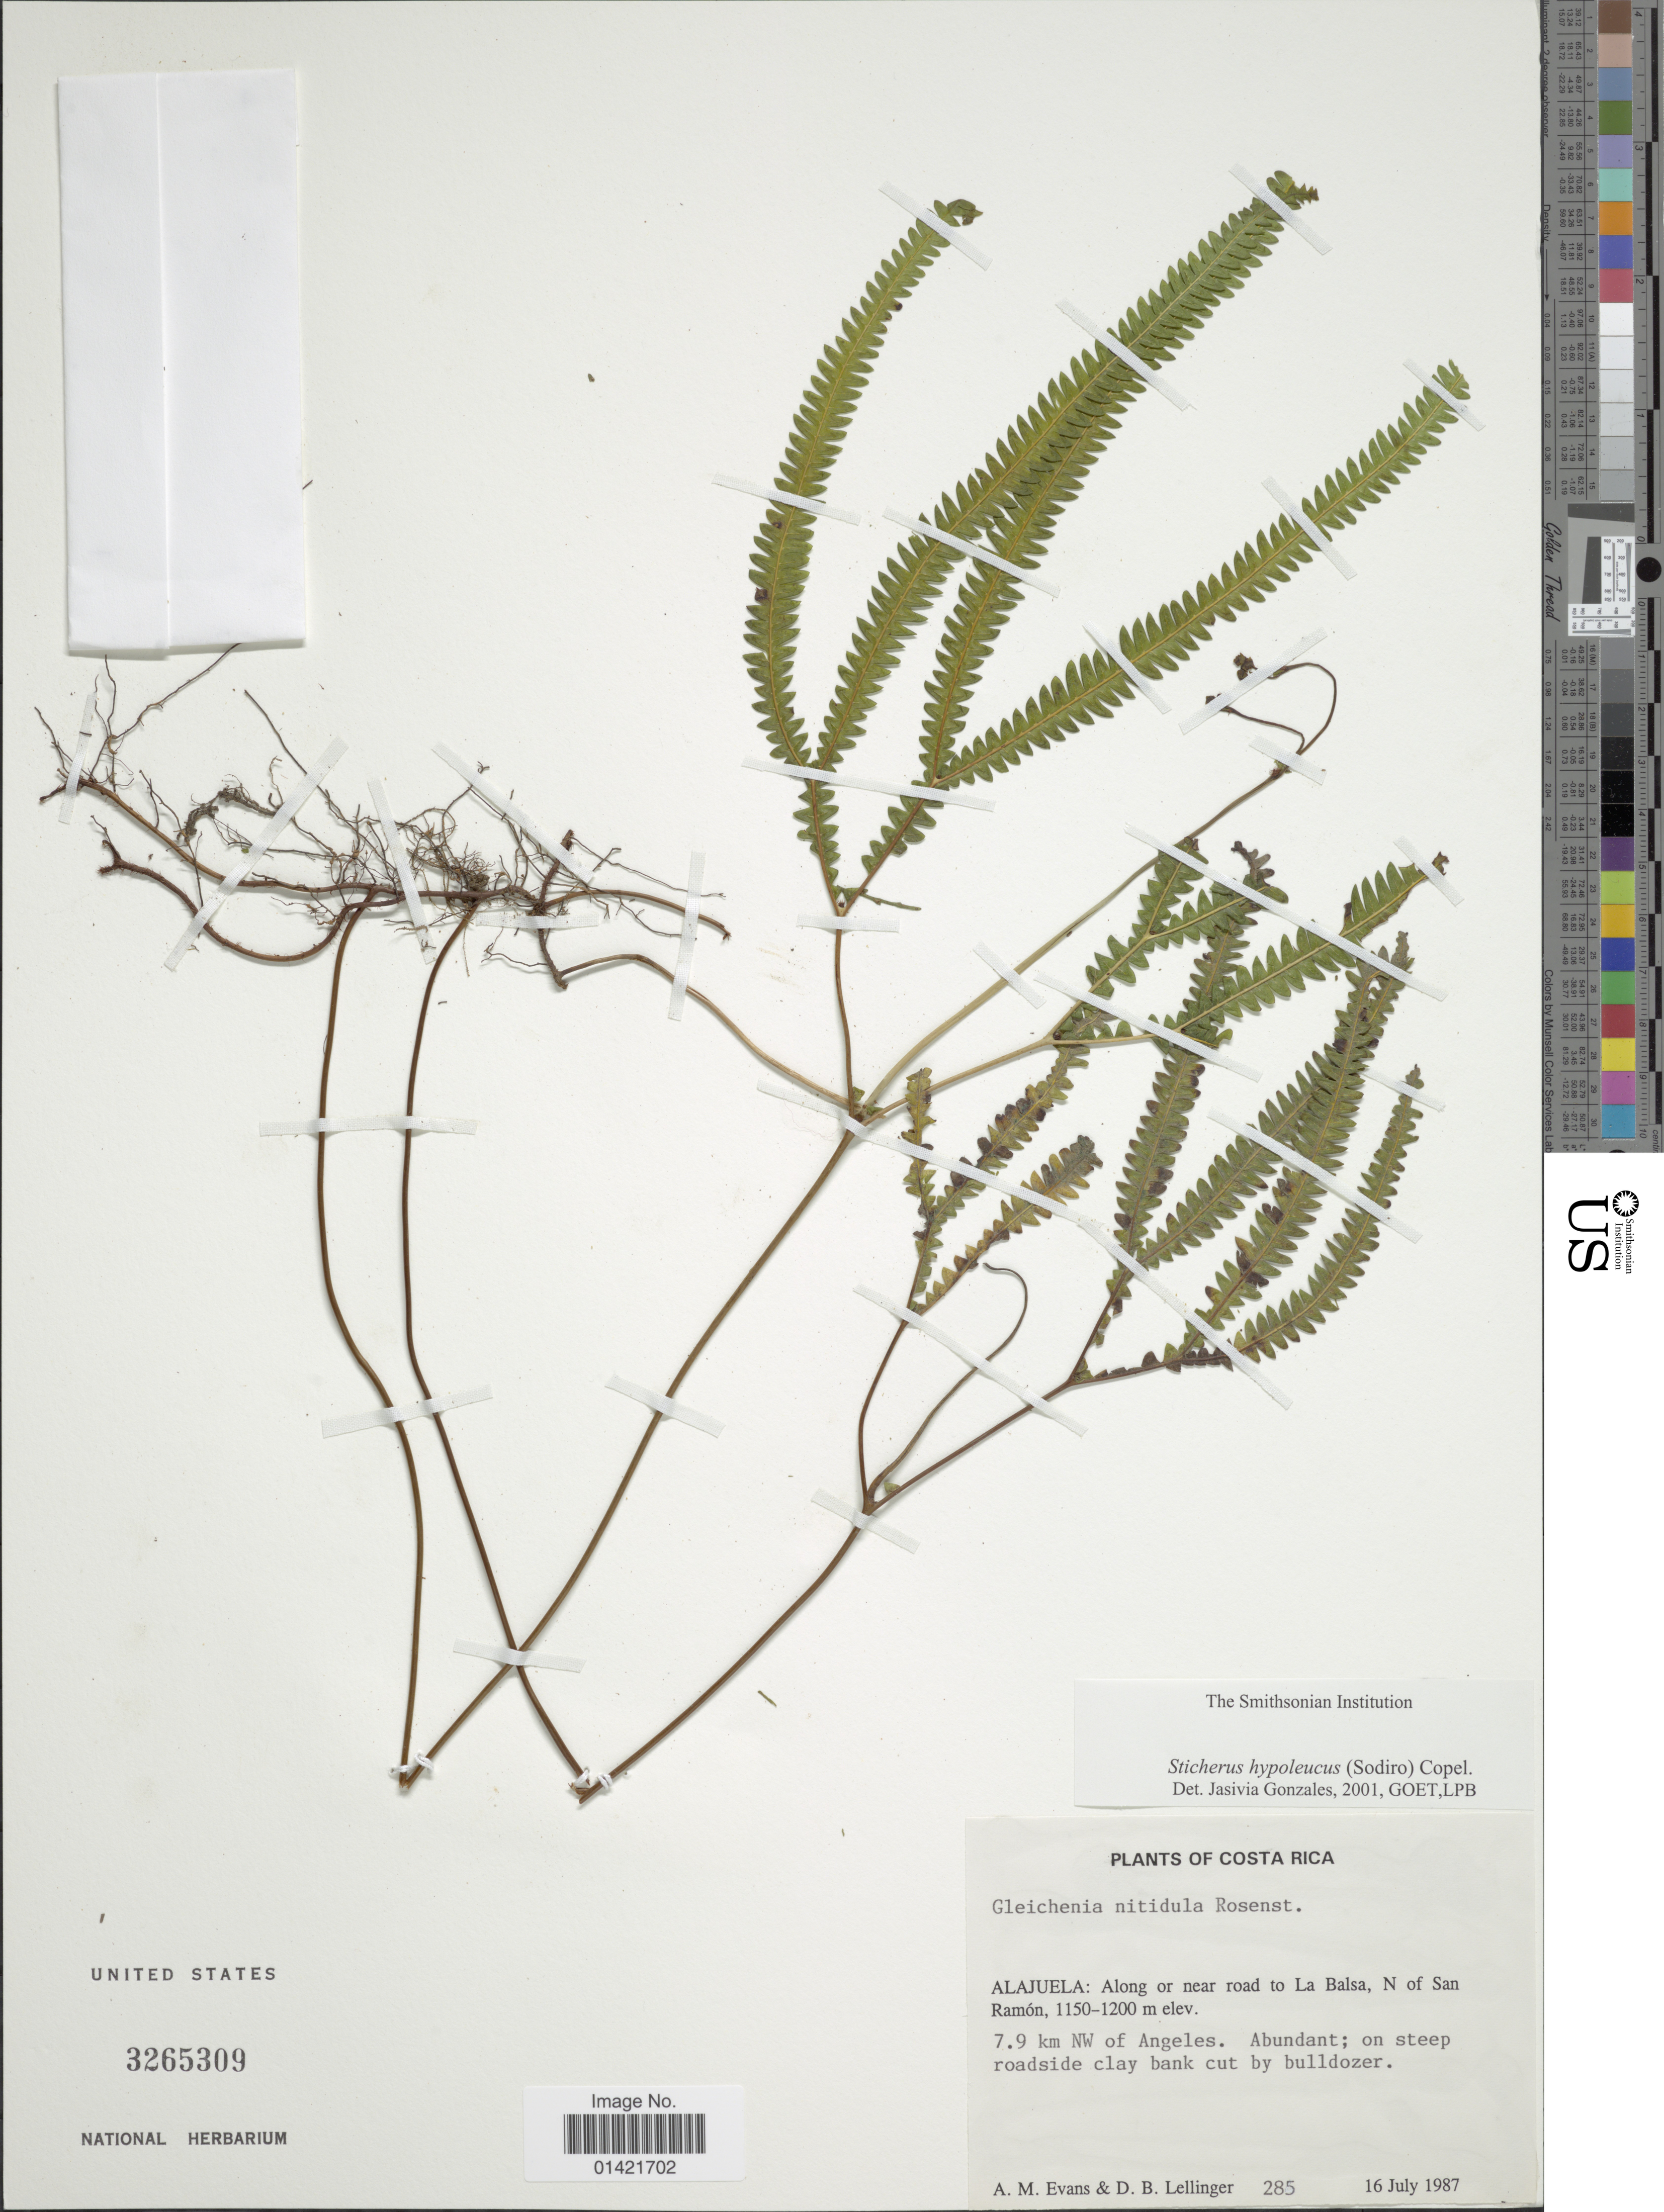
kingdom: Plantae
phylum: Tracheophyta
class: Polypodiopsida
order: Gleicheniales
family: Gleicheniaceae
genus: Sticherus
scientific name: Sticherus hypoleucus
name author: (Sodiro) Copel.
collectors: A. M. Evans & D. B. Lellinger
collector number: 285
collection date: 1987-07-16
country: Costa Rica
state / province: Alajuela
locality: Along or near road to La Balsa, N of San Ramon. 7.9 km NW of Angeles. Abundant; on steep roadside clay bank cut by bulldozer.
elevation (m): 1150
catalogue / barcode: US 3265309